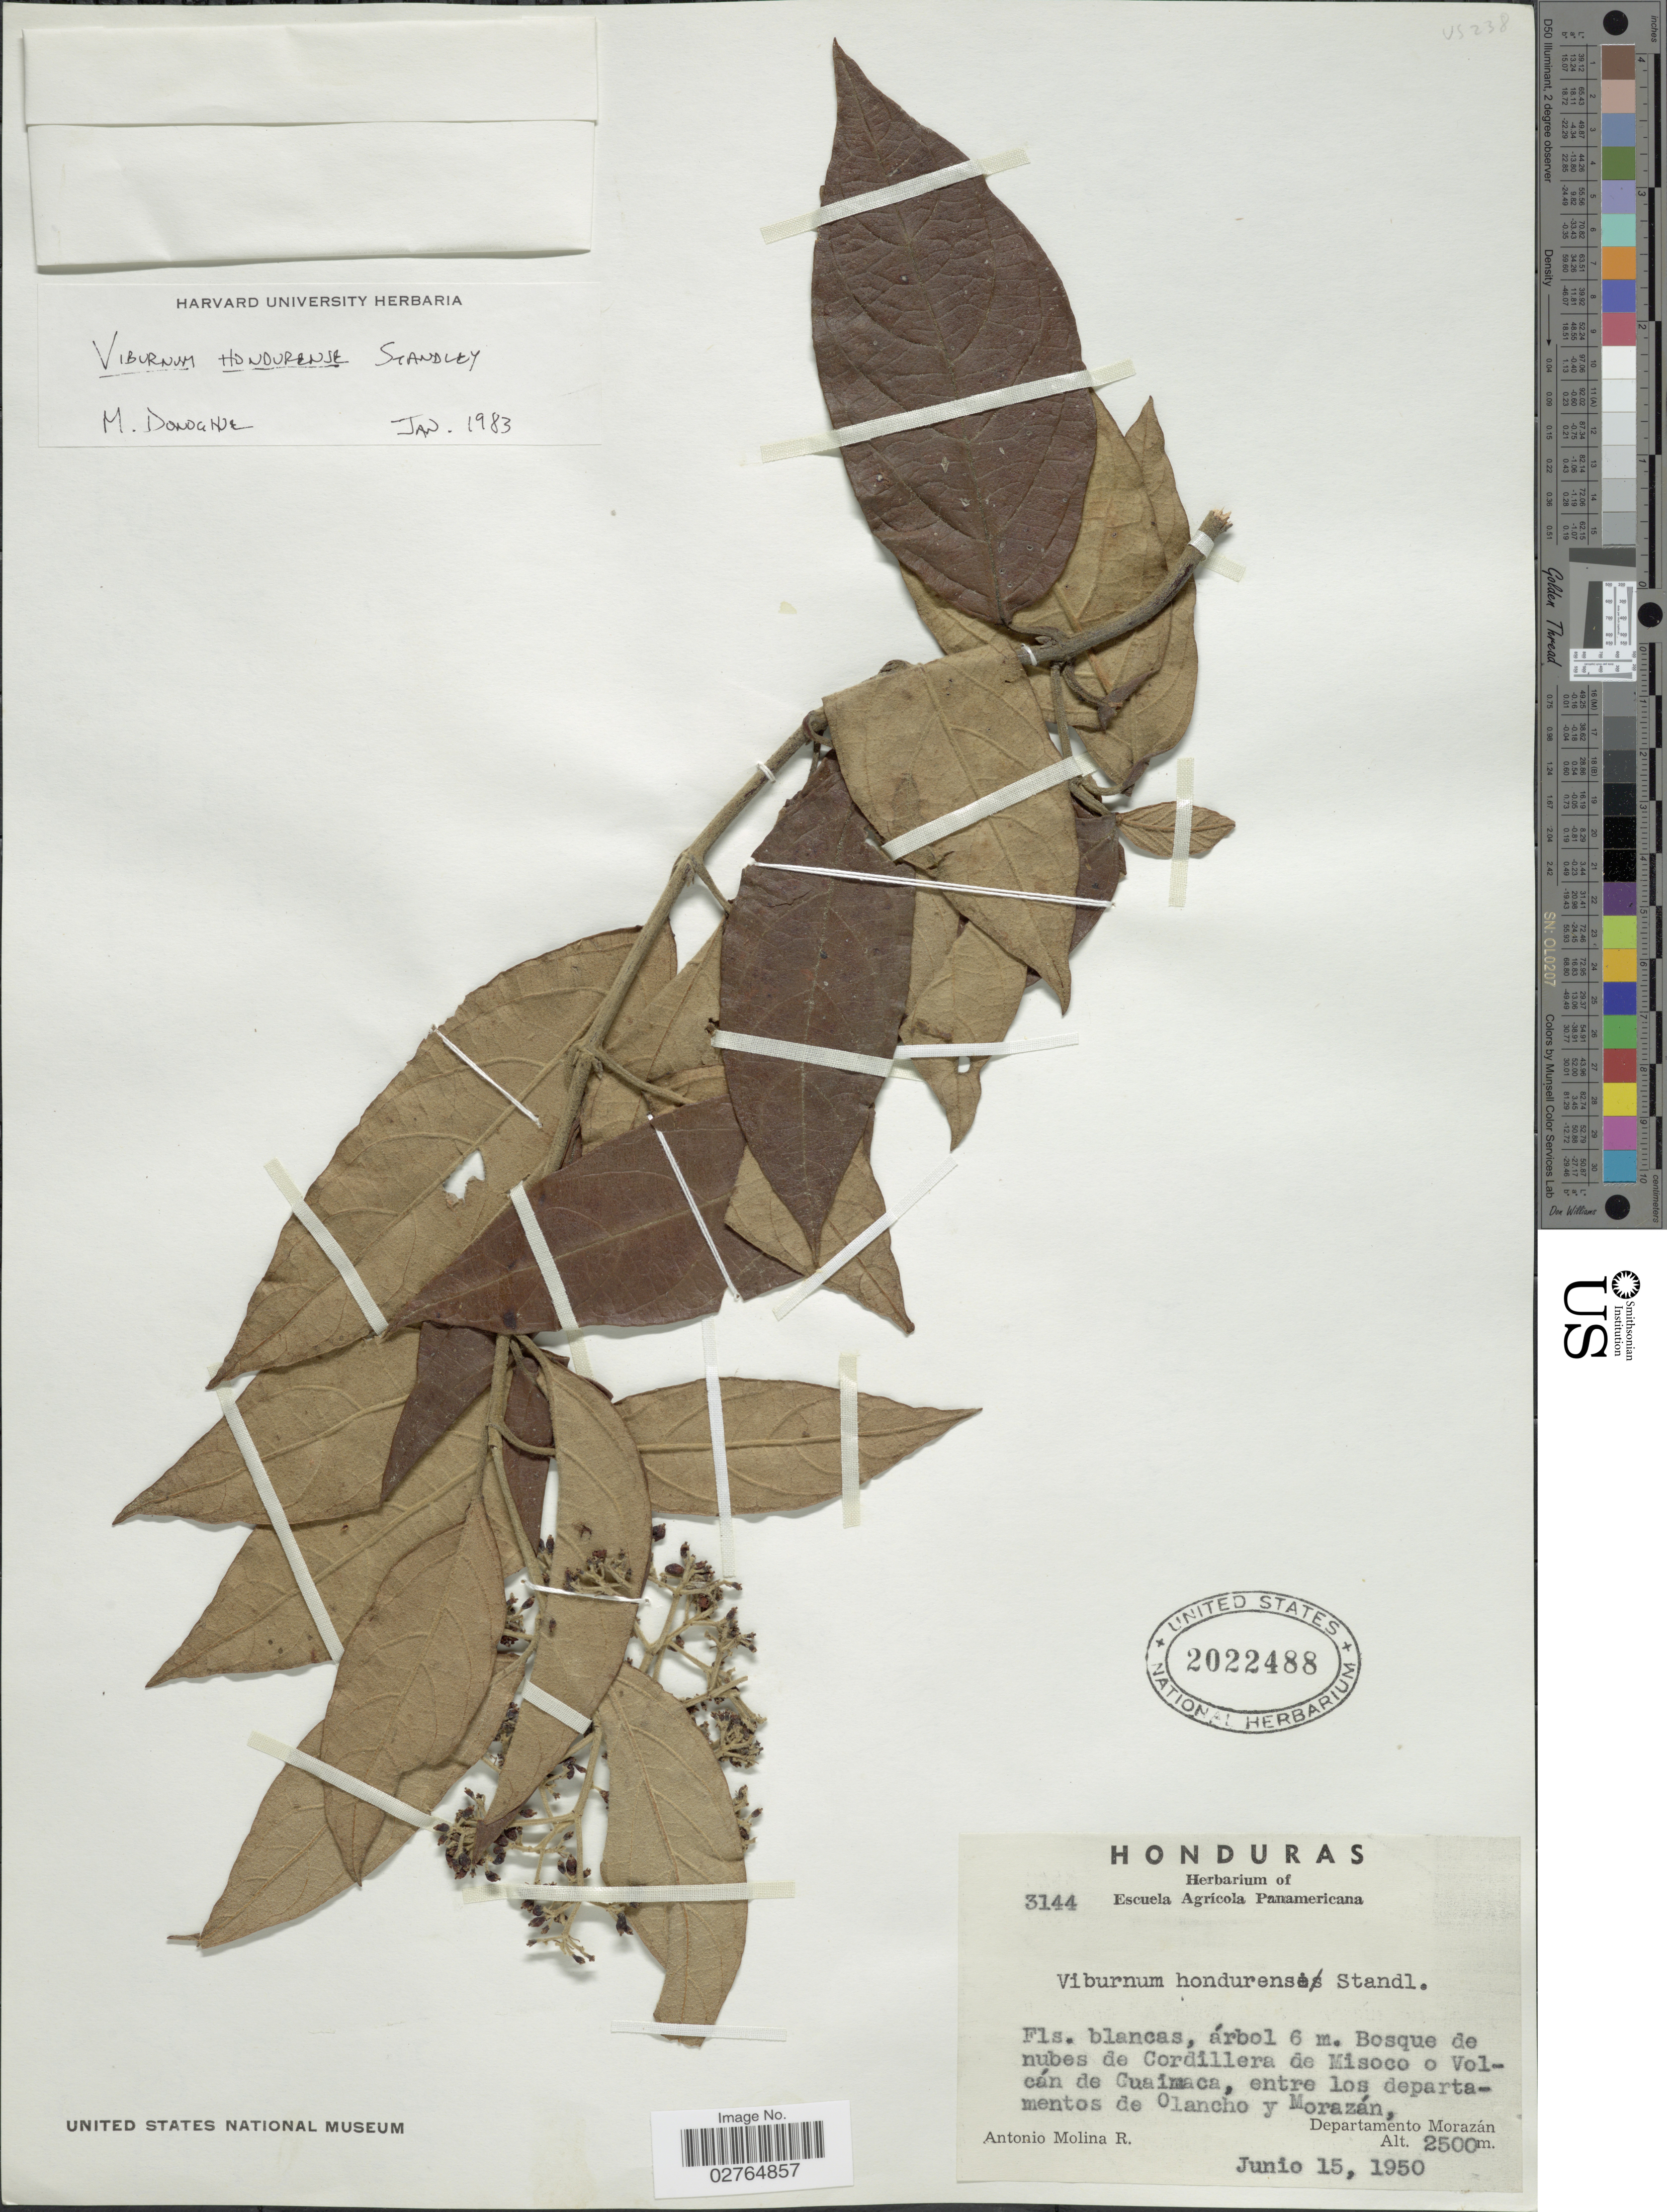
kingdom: Plantae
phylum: Tracheophyta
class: Magnoliopsida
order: Dipsacales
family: Viburnaceae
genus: Viburnum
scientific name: Viburnum hondurense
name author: Standl.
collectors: A. Molina R.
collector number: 3144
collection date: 1950-06-15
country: Honduras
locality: Bosque de nubes de Cordillera de Misoco o Volcán de Guaimaca, entre los departamentos de Olancho y Morazán, Departamento Morazán.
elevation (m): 2500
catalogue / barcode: US 2022488